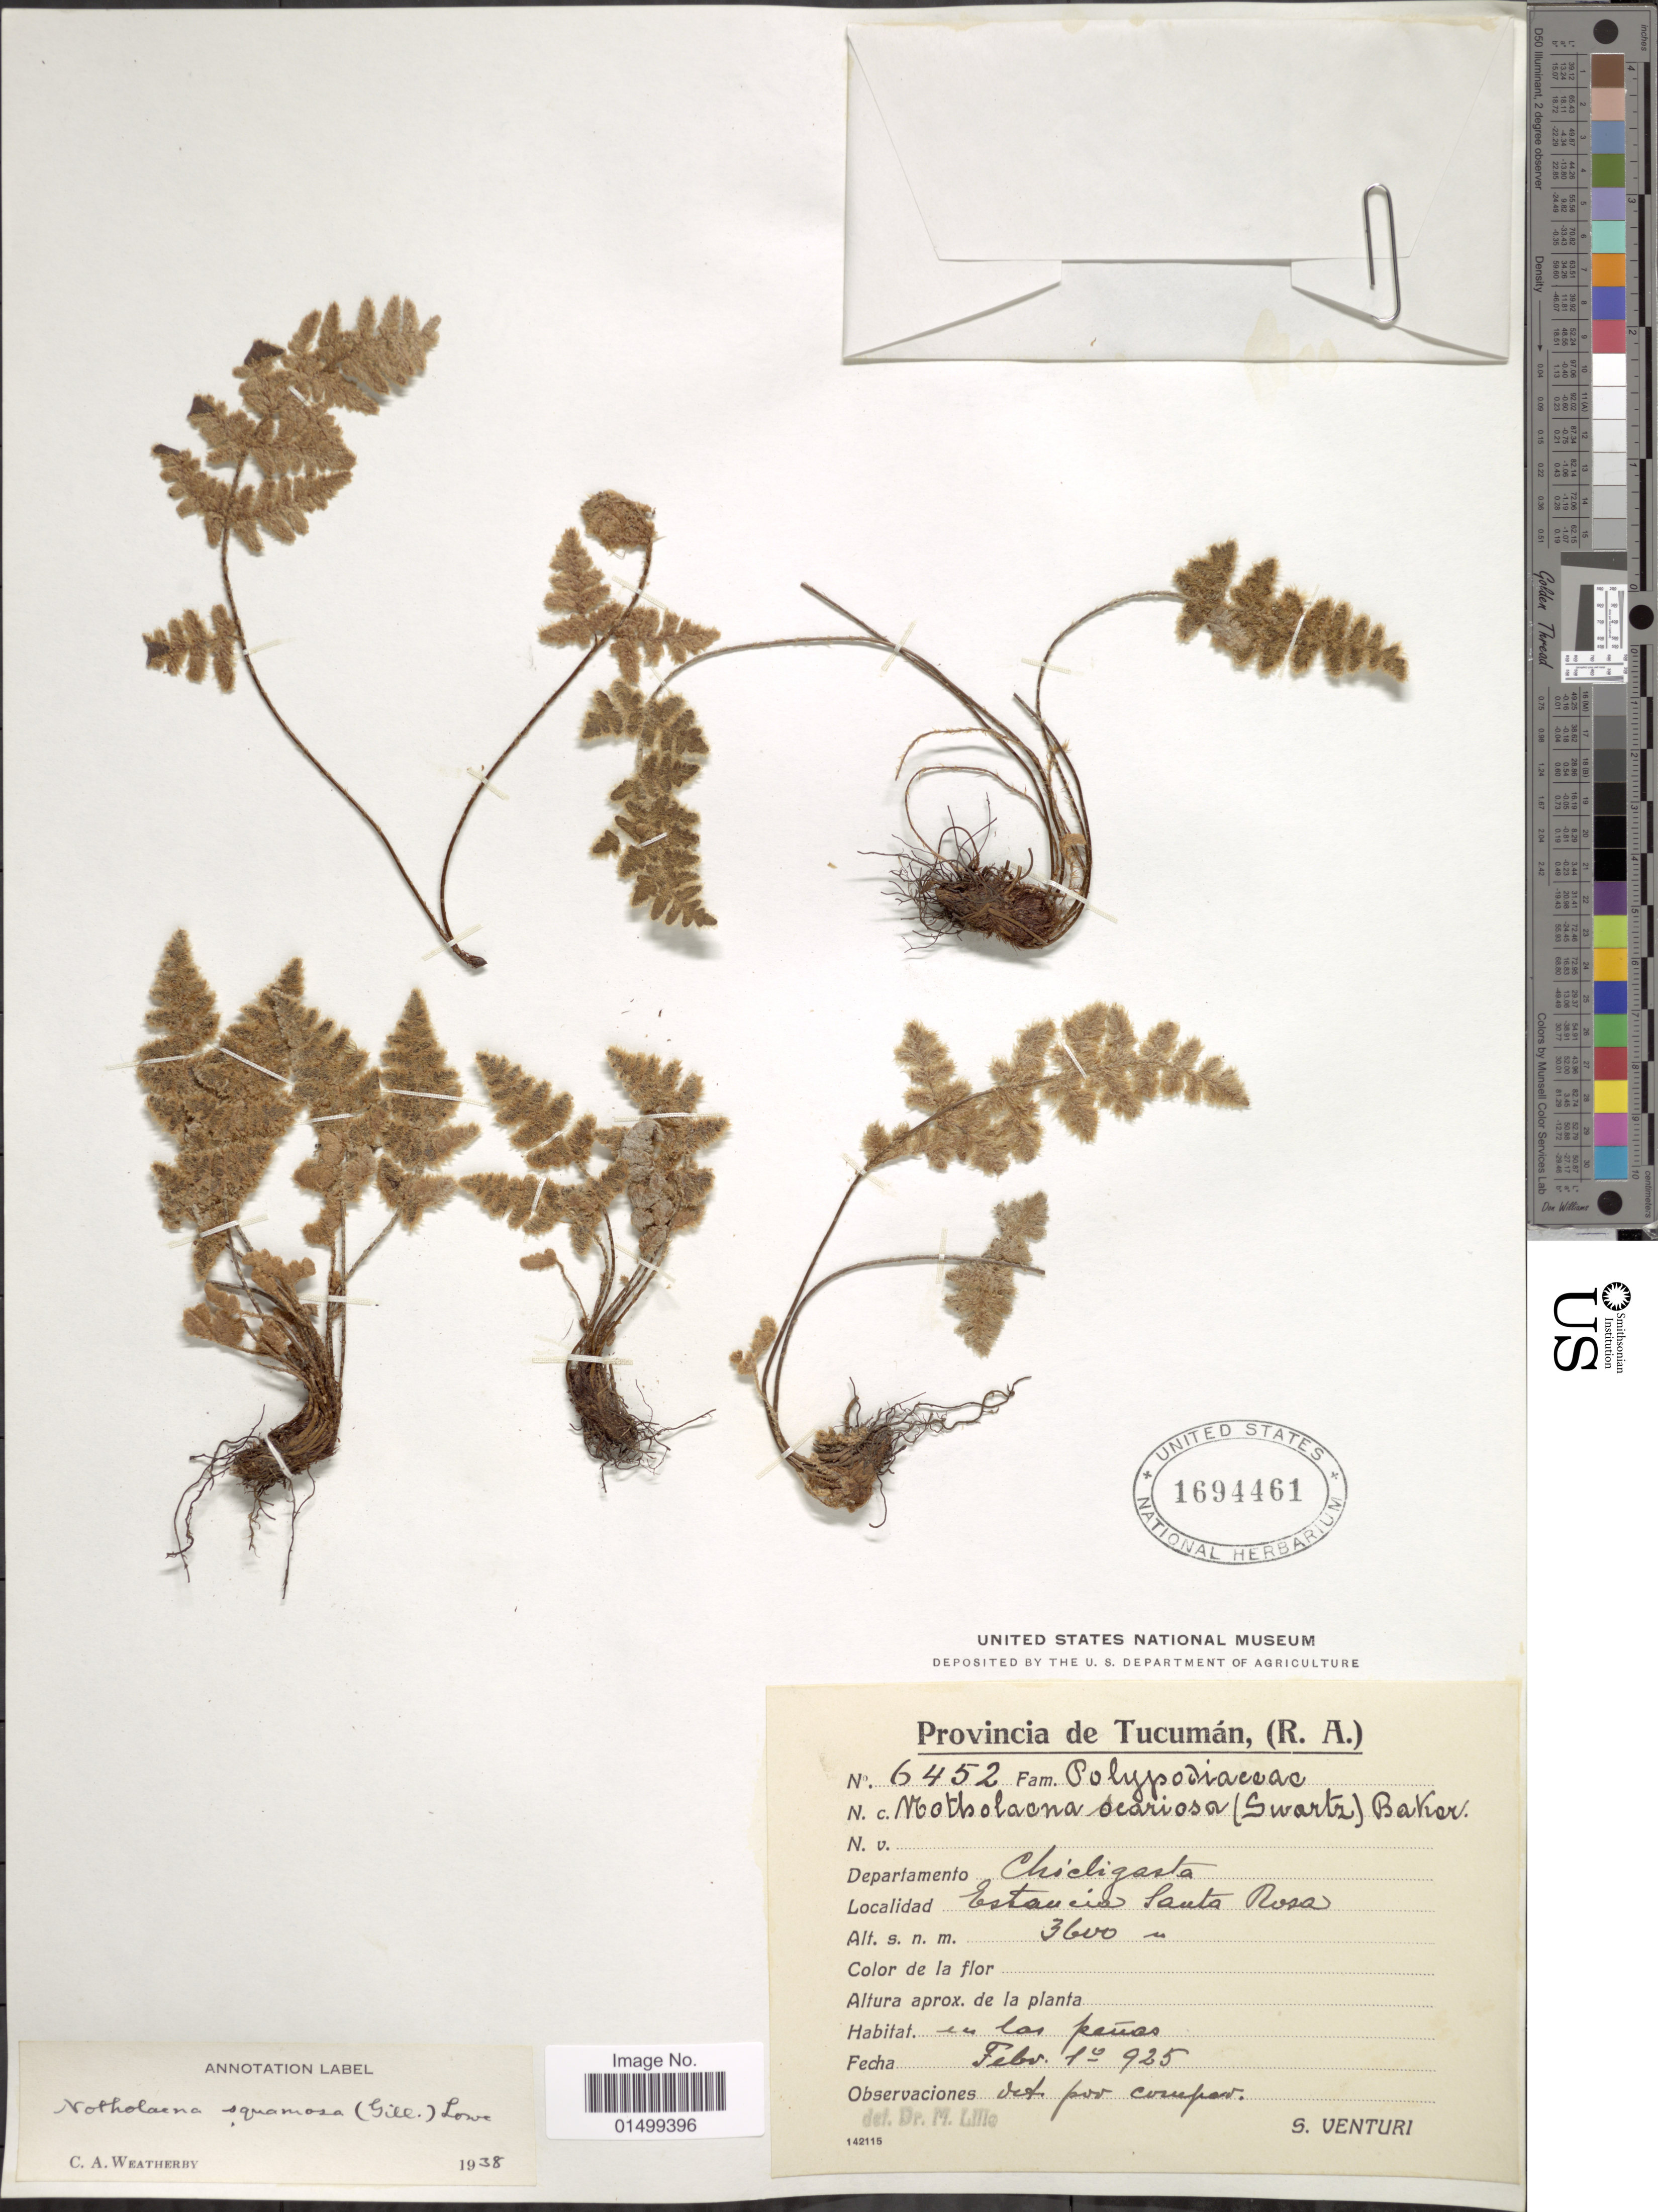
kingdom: Plantae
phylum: Tracheophyta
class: Polypodiopsida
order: Polypodiales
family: Pteridaceae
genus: Cheilanthes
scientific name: Cheilanthes squamosa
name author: Gillies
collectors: S. Venturi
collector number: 6452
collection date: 1925-02-10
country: Argentina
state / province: Tucuman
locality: (R.A.) Dep. Chicligasta, Estancia Santa Rosa.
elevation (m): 3600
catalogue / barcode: US 1694461